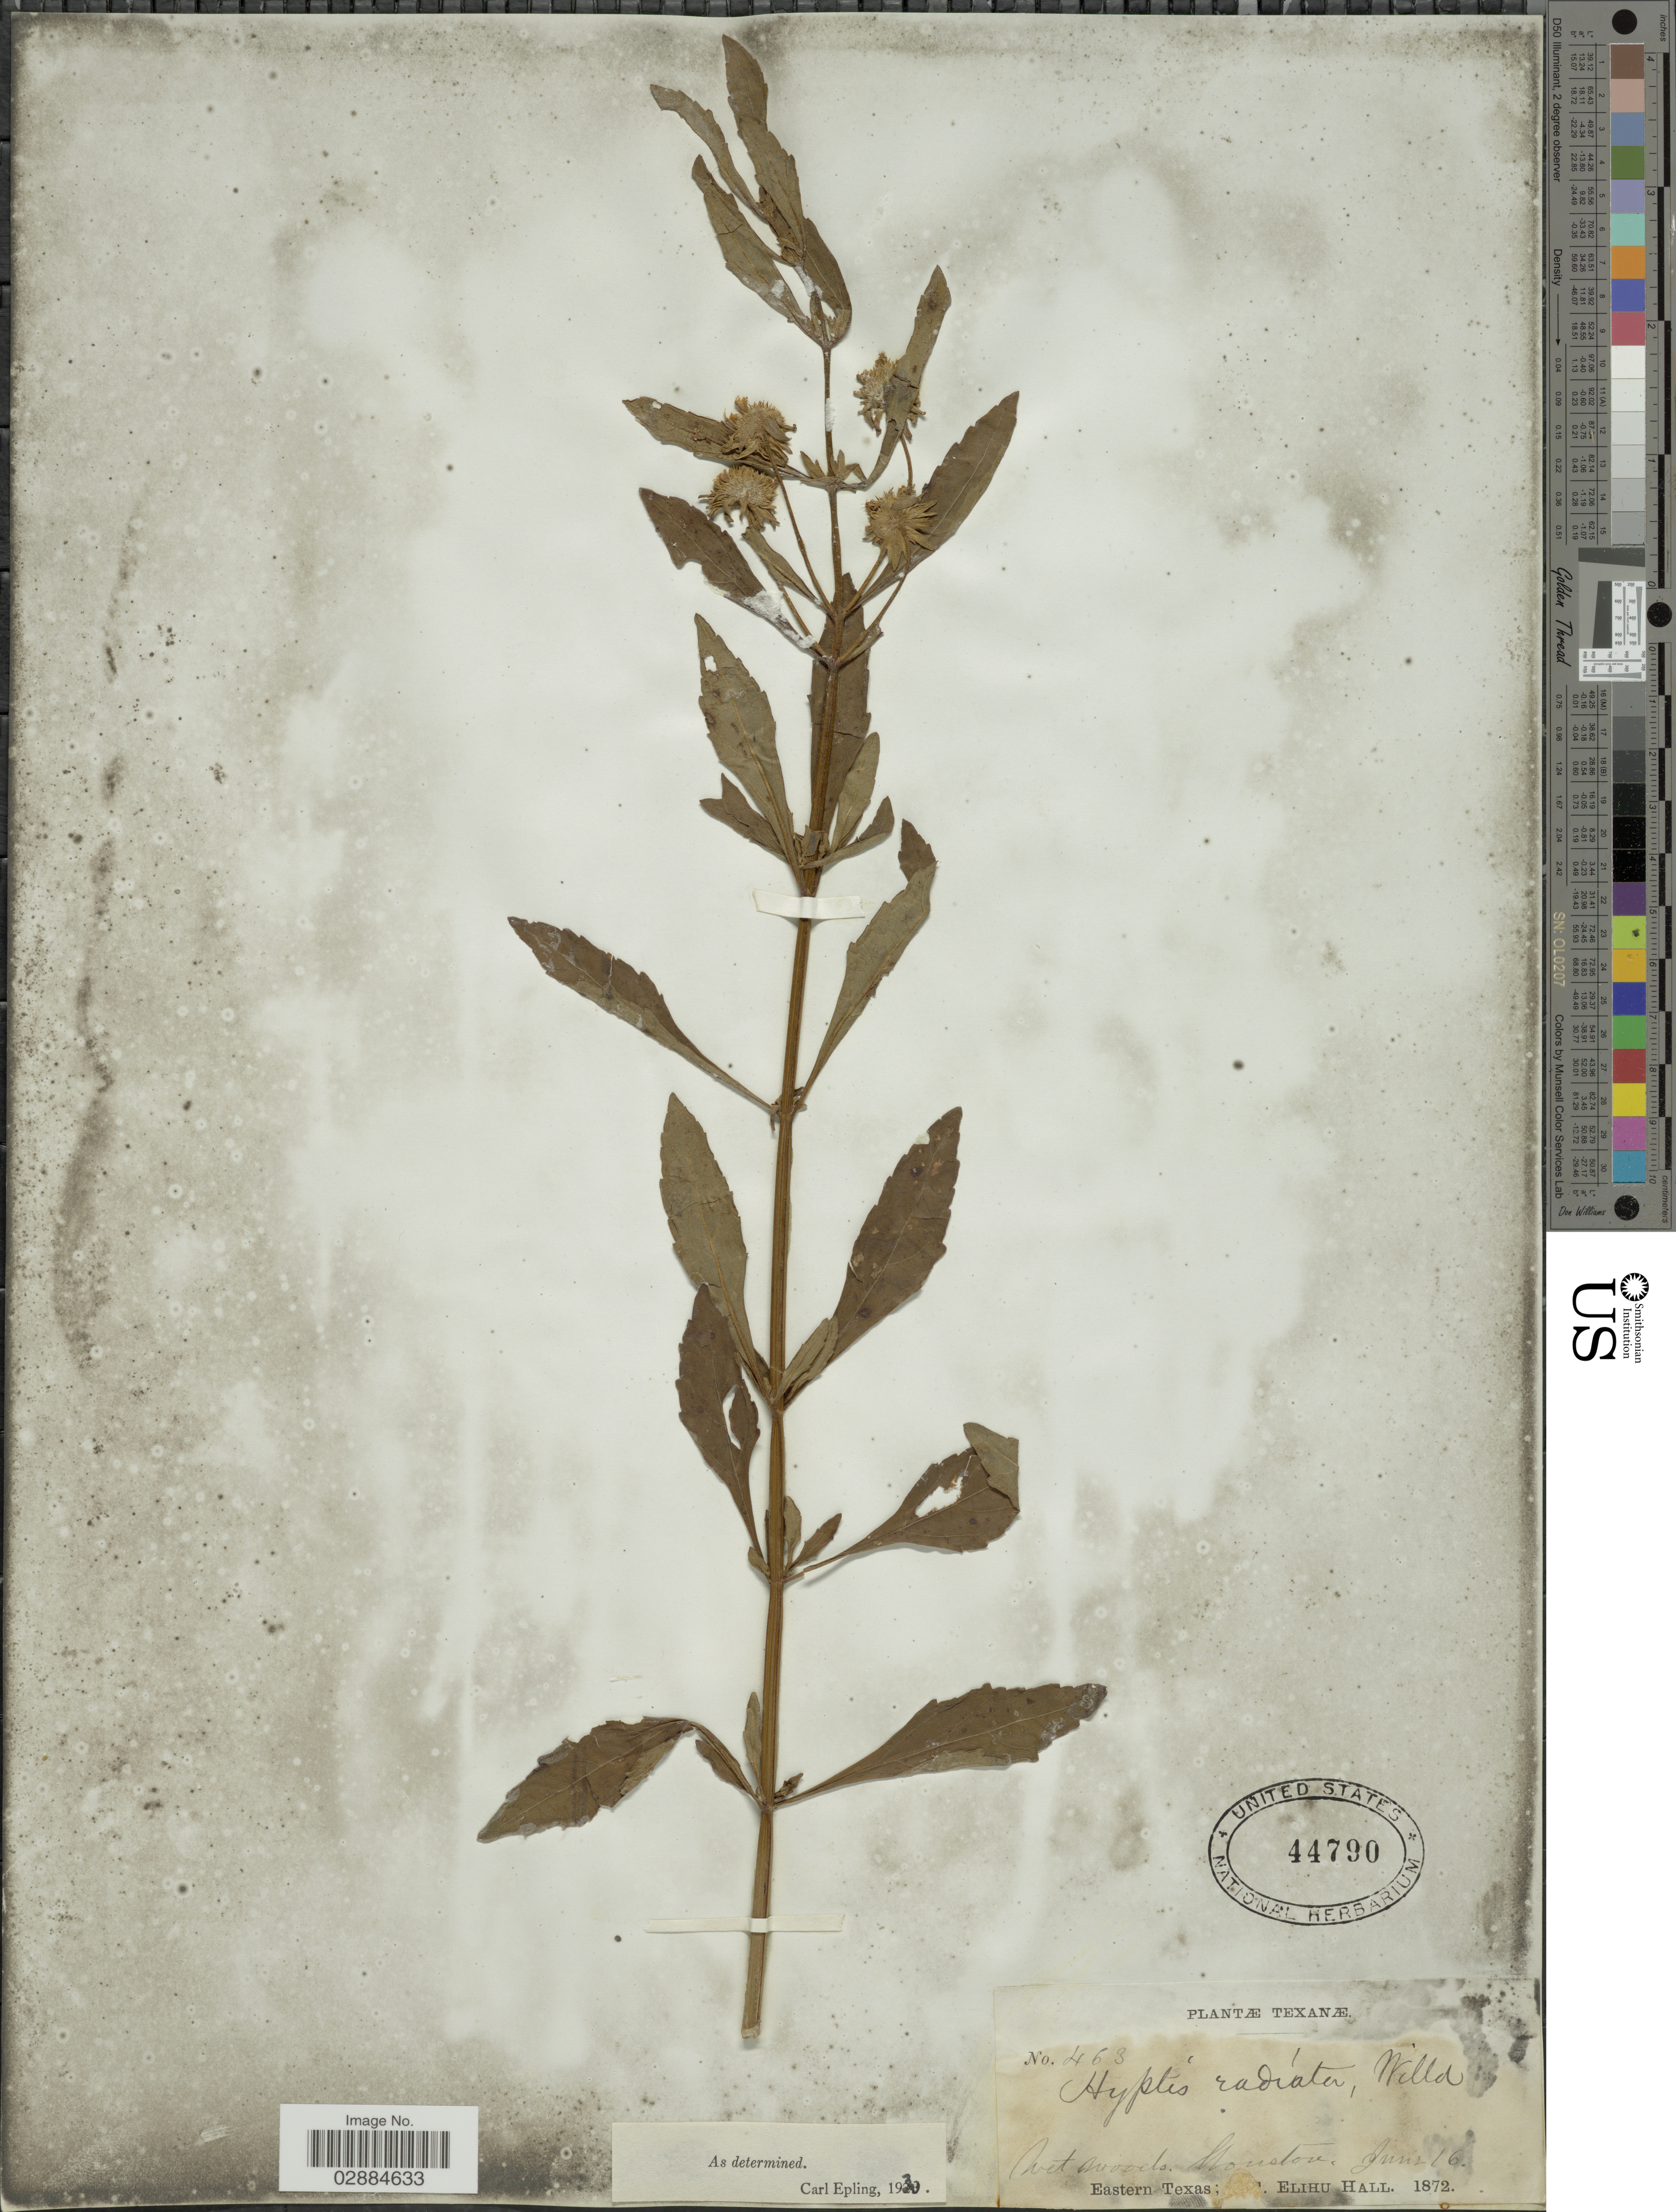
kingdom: Plantae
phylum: Tracheophyta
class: Magnoliopsida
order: Lamiales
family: Lamiaceae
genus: Hyptis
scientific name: Hyptis radiata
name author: Kunth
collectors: E. Hall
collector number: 463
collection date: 1872-06-16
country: United States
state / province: Texas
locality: Houston. Eastern Texas.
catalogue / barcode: US 44790